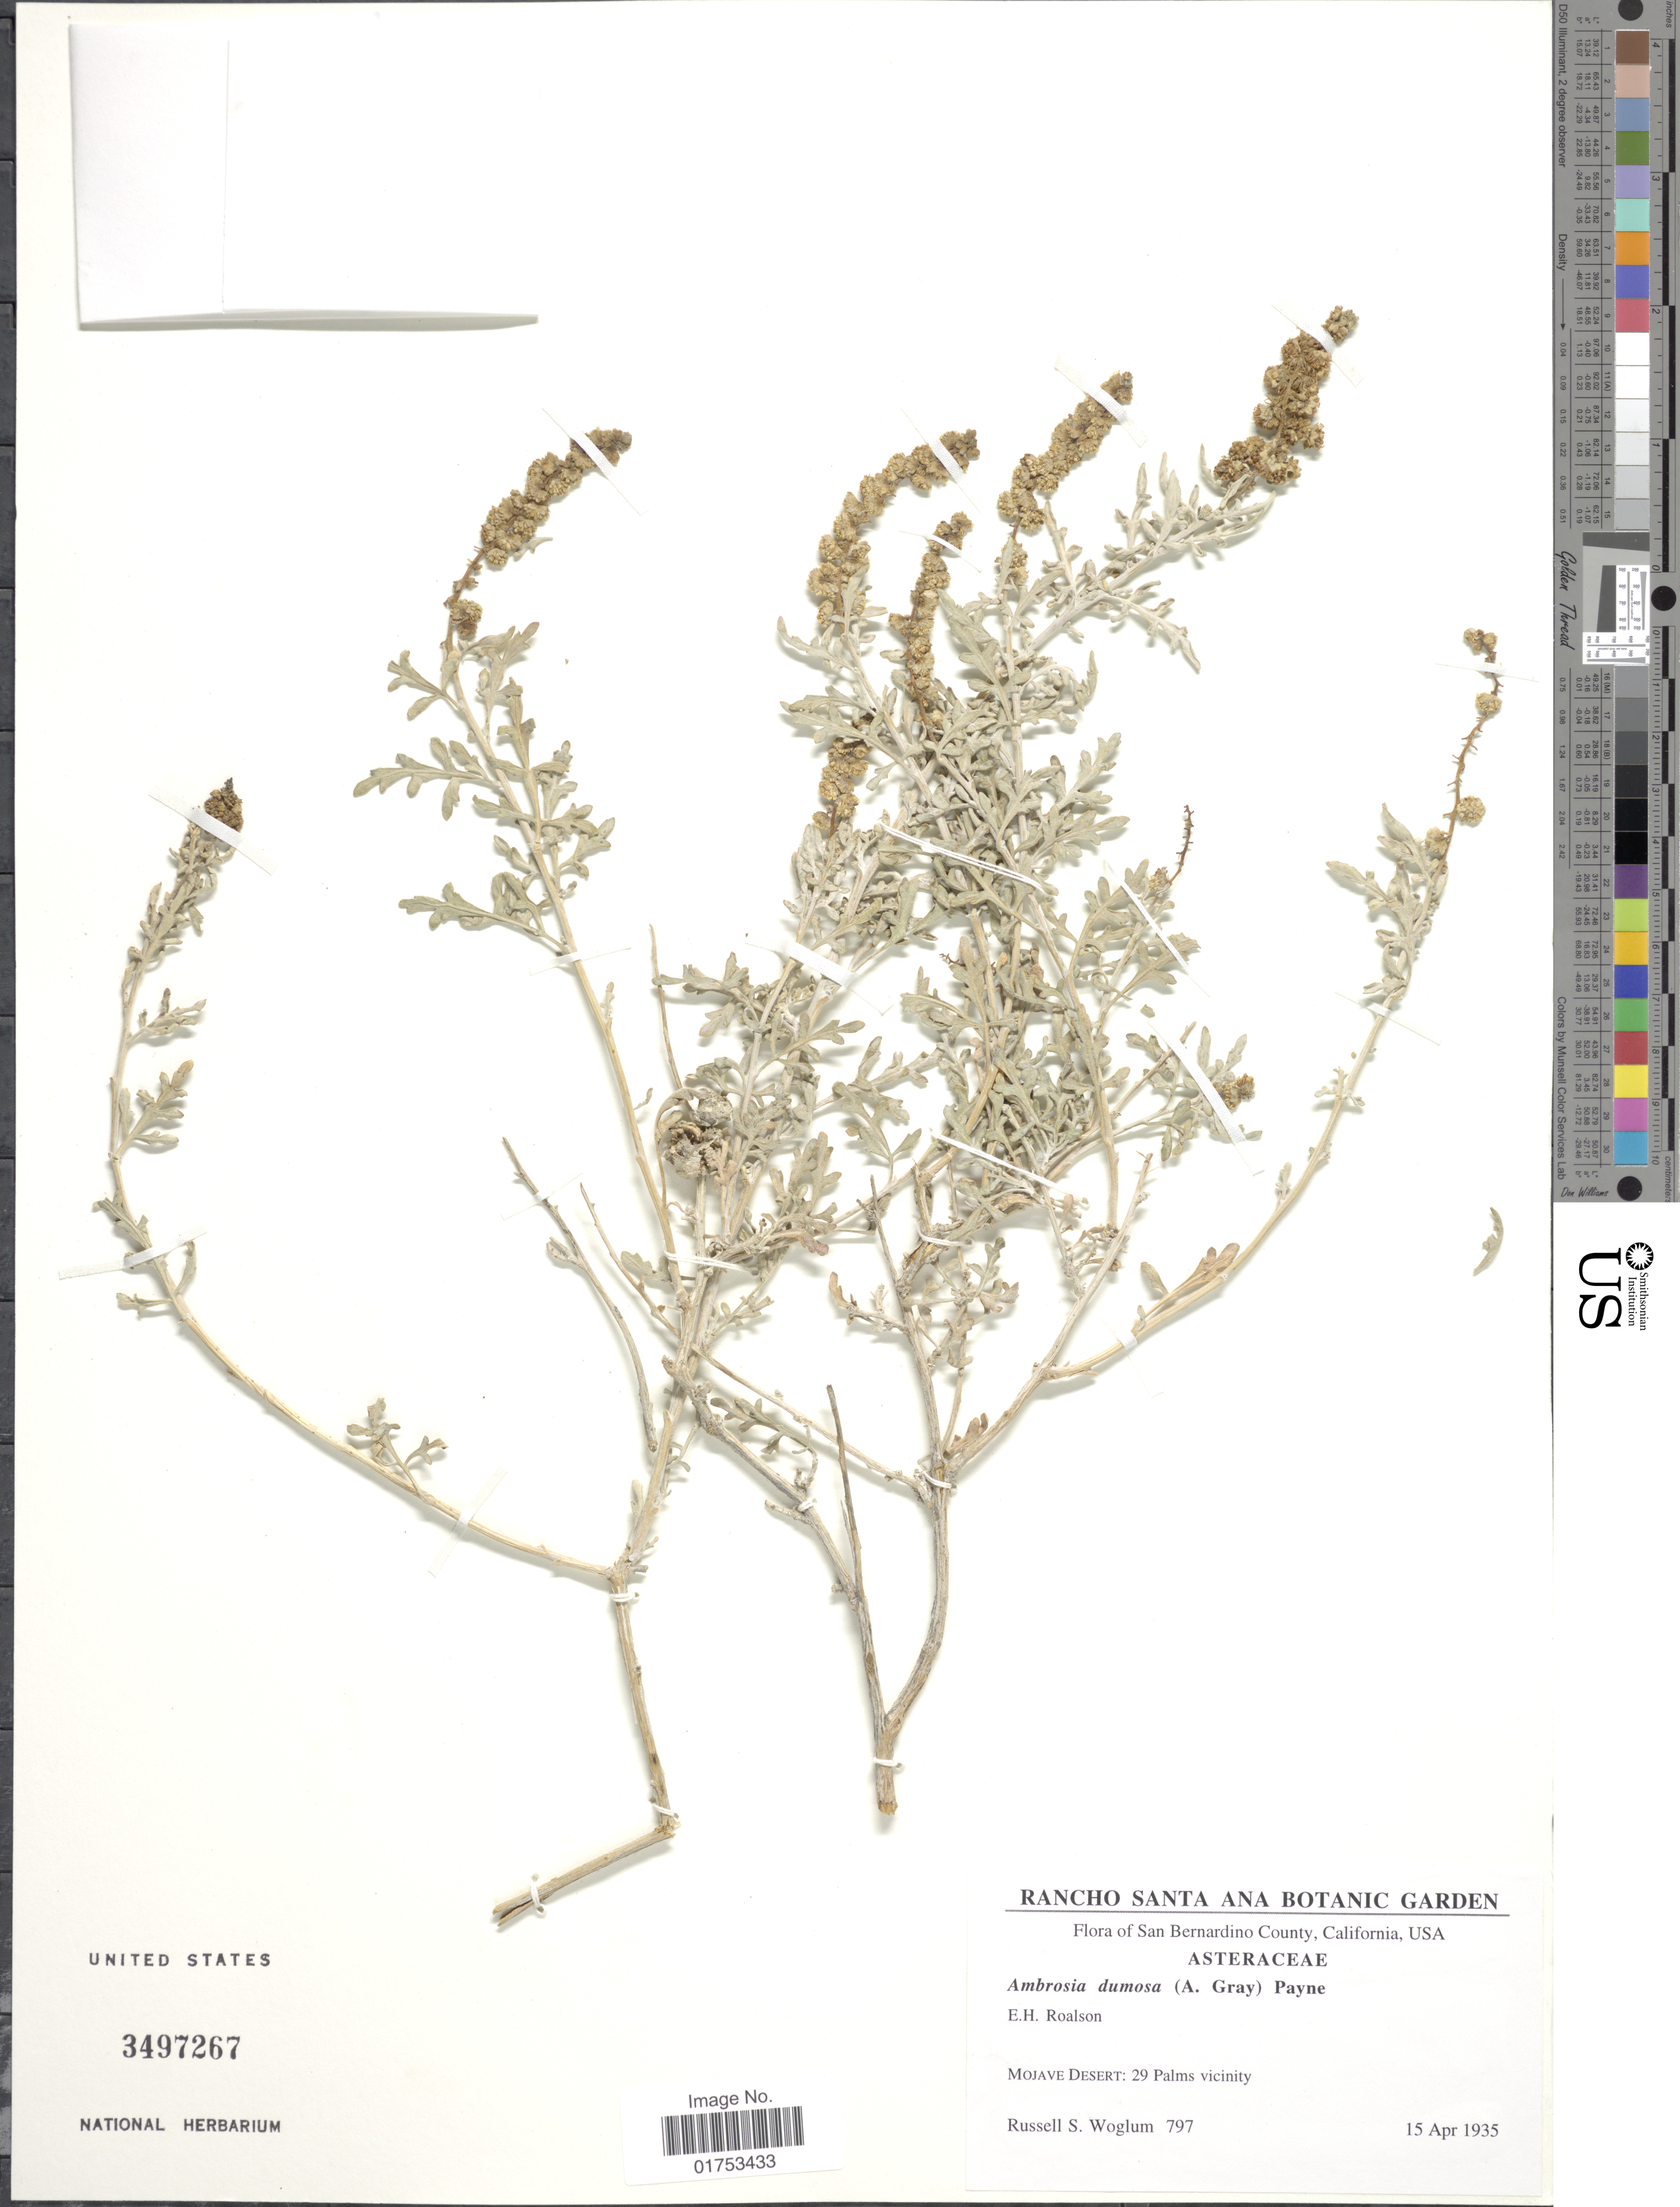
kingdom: Plantae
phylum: Tracheophyta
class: Magnoliopsida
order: Asterales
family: Asteraceae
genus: Ambrosia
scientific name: Ambrosia dumosa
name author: (A. Gray) W.W.Payne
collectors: R. Woglum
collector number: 797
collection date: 1935-04-15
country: United States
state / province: California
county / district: San Bernardino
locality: San Bernardino County, USA, Mojave Desert, 29 Palms Vicinity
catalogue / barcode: US 3497267